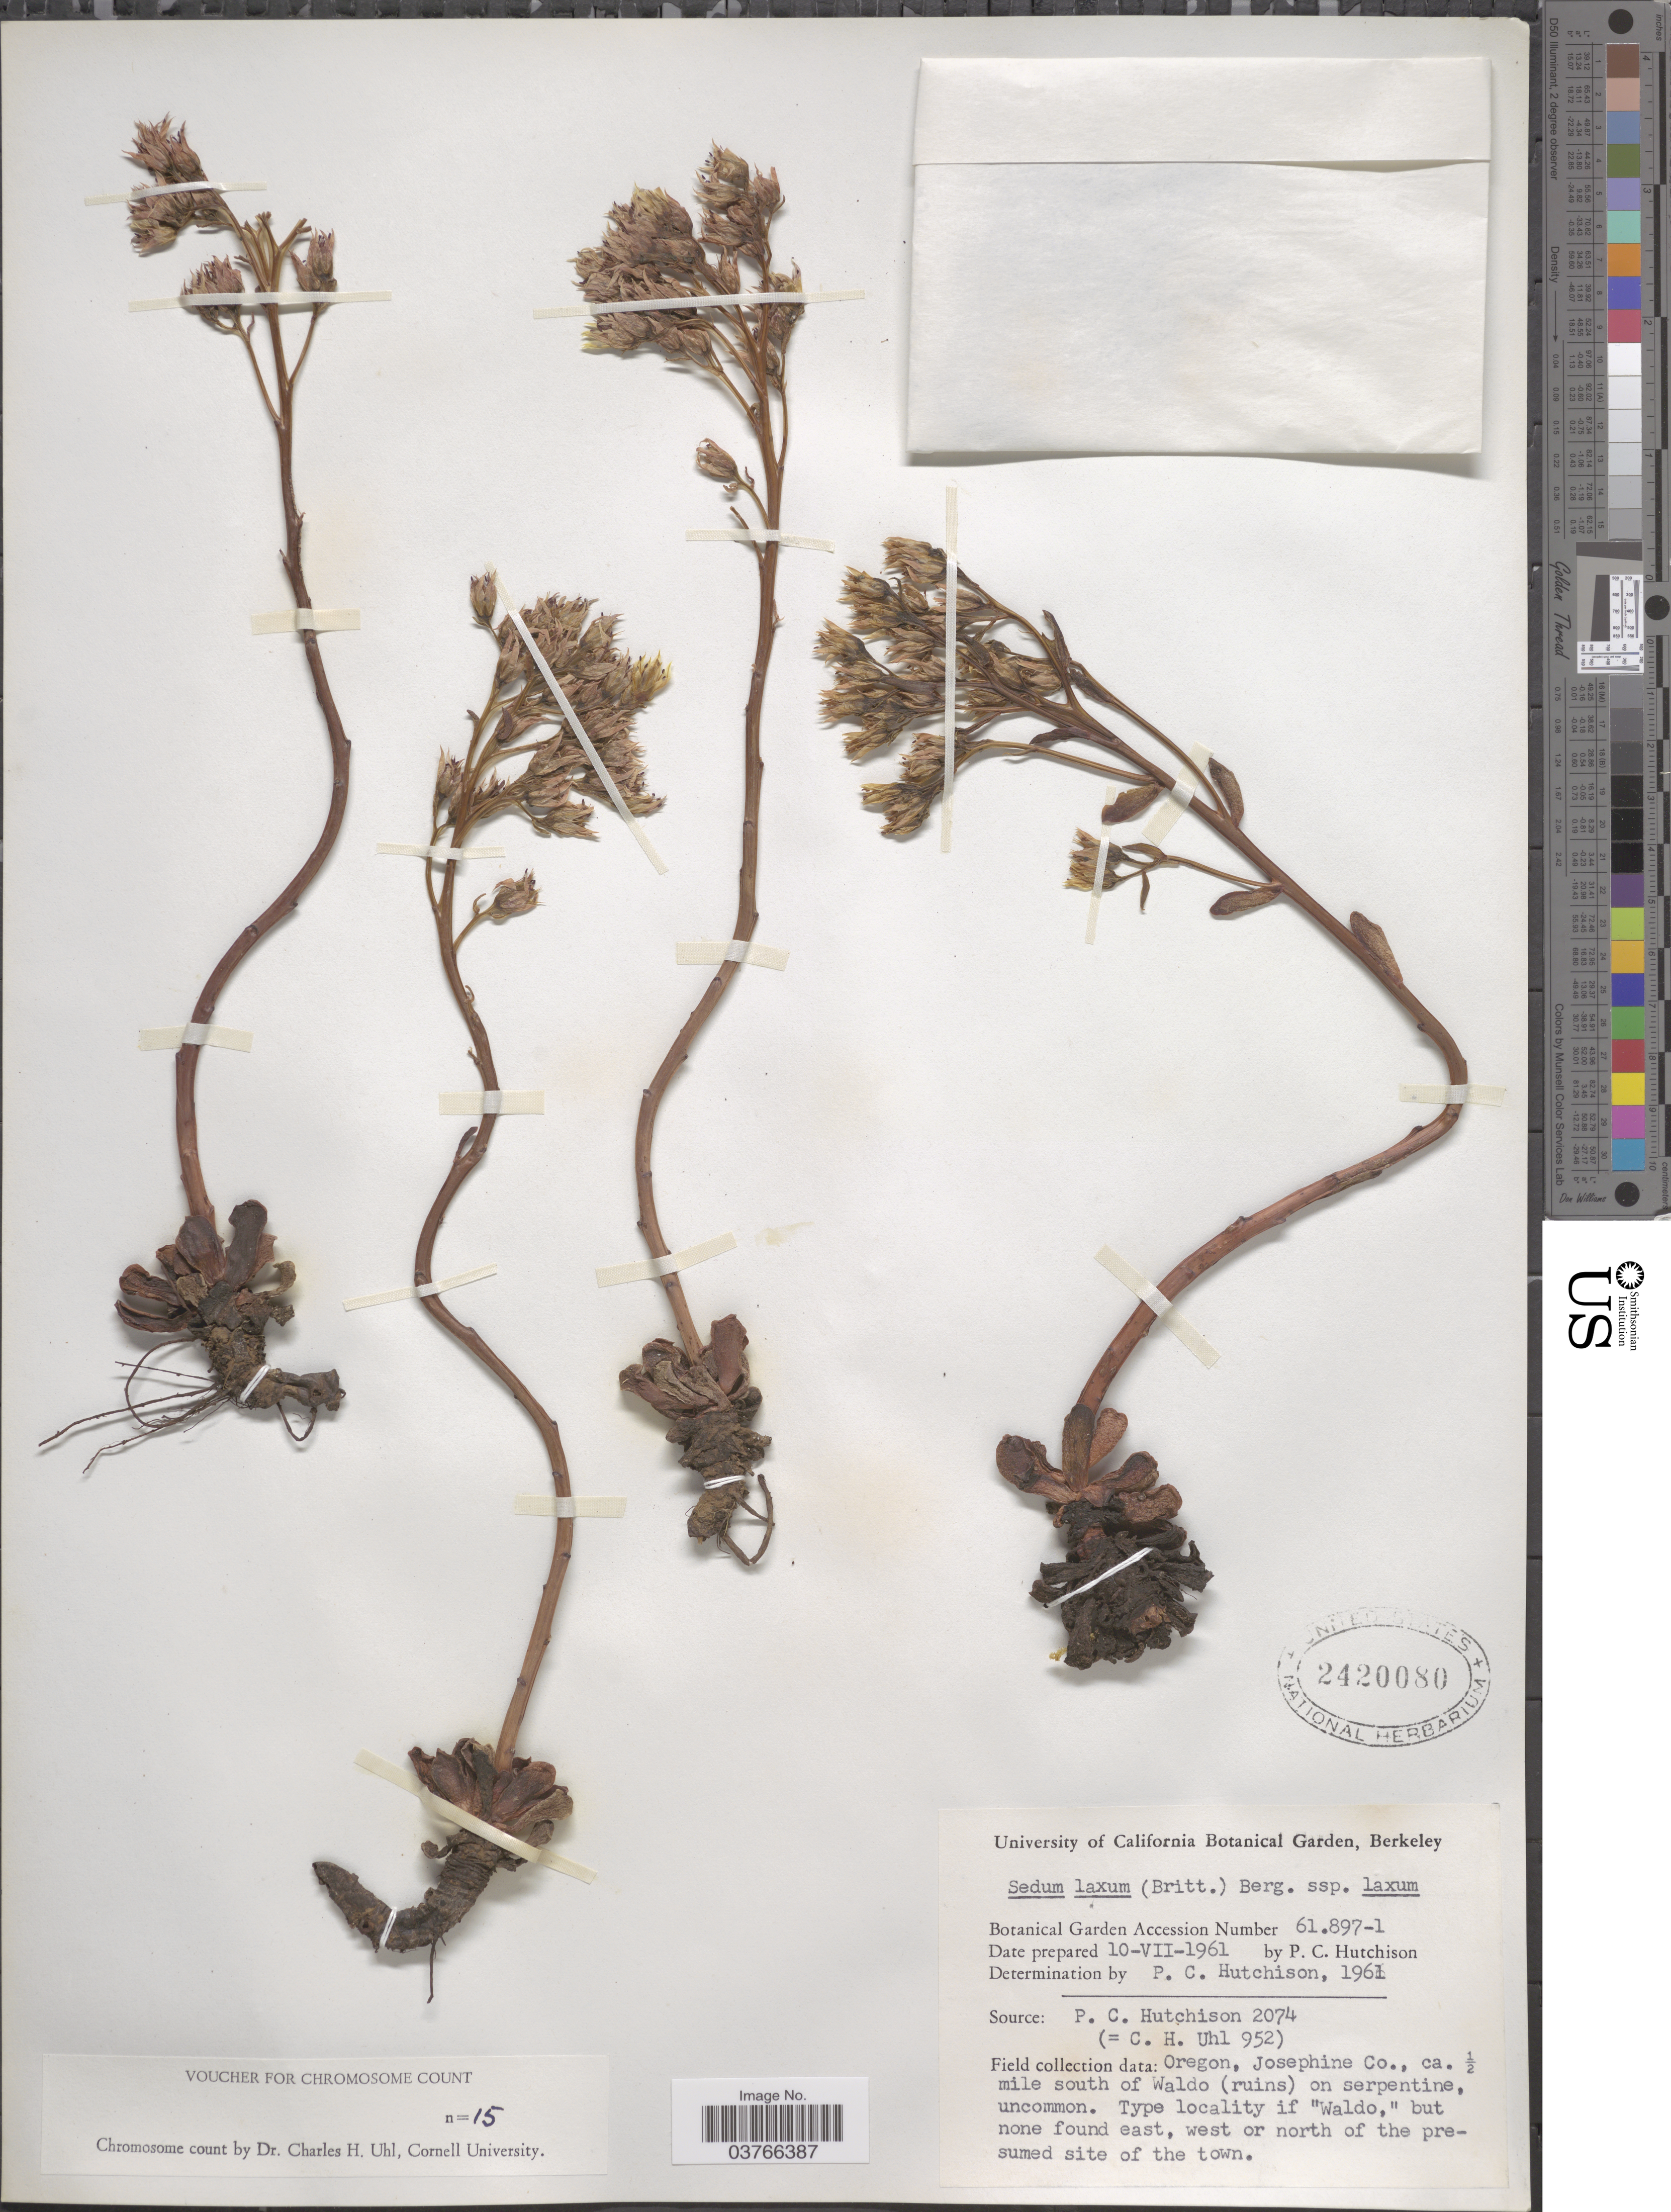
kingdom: Plantae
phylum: Tracheophyta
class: Magnoliopsida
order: Saxifragales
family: Crassulaceae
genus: Sedum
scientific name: Sedum laxum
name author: (Britton) A. Berger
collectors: P. C. Hutchison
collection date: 1961-07-10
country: United States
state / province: California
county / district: Alameda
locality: University of California Botanical Garden, Berkeley.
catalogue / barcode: US 2420080